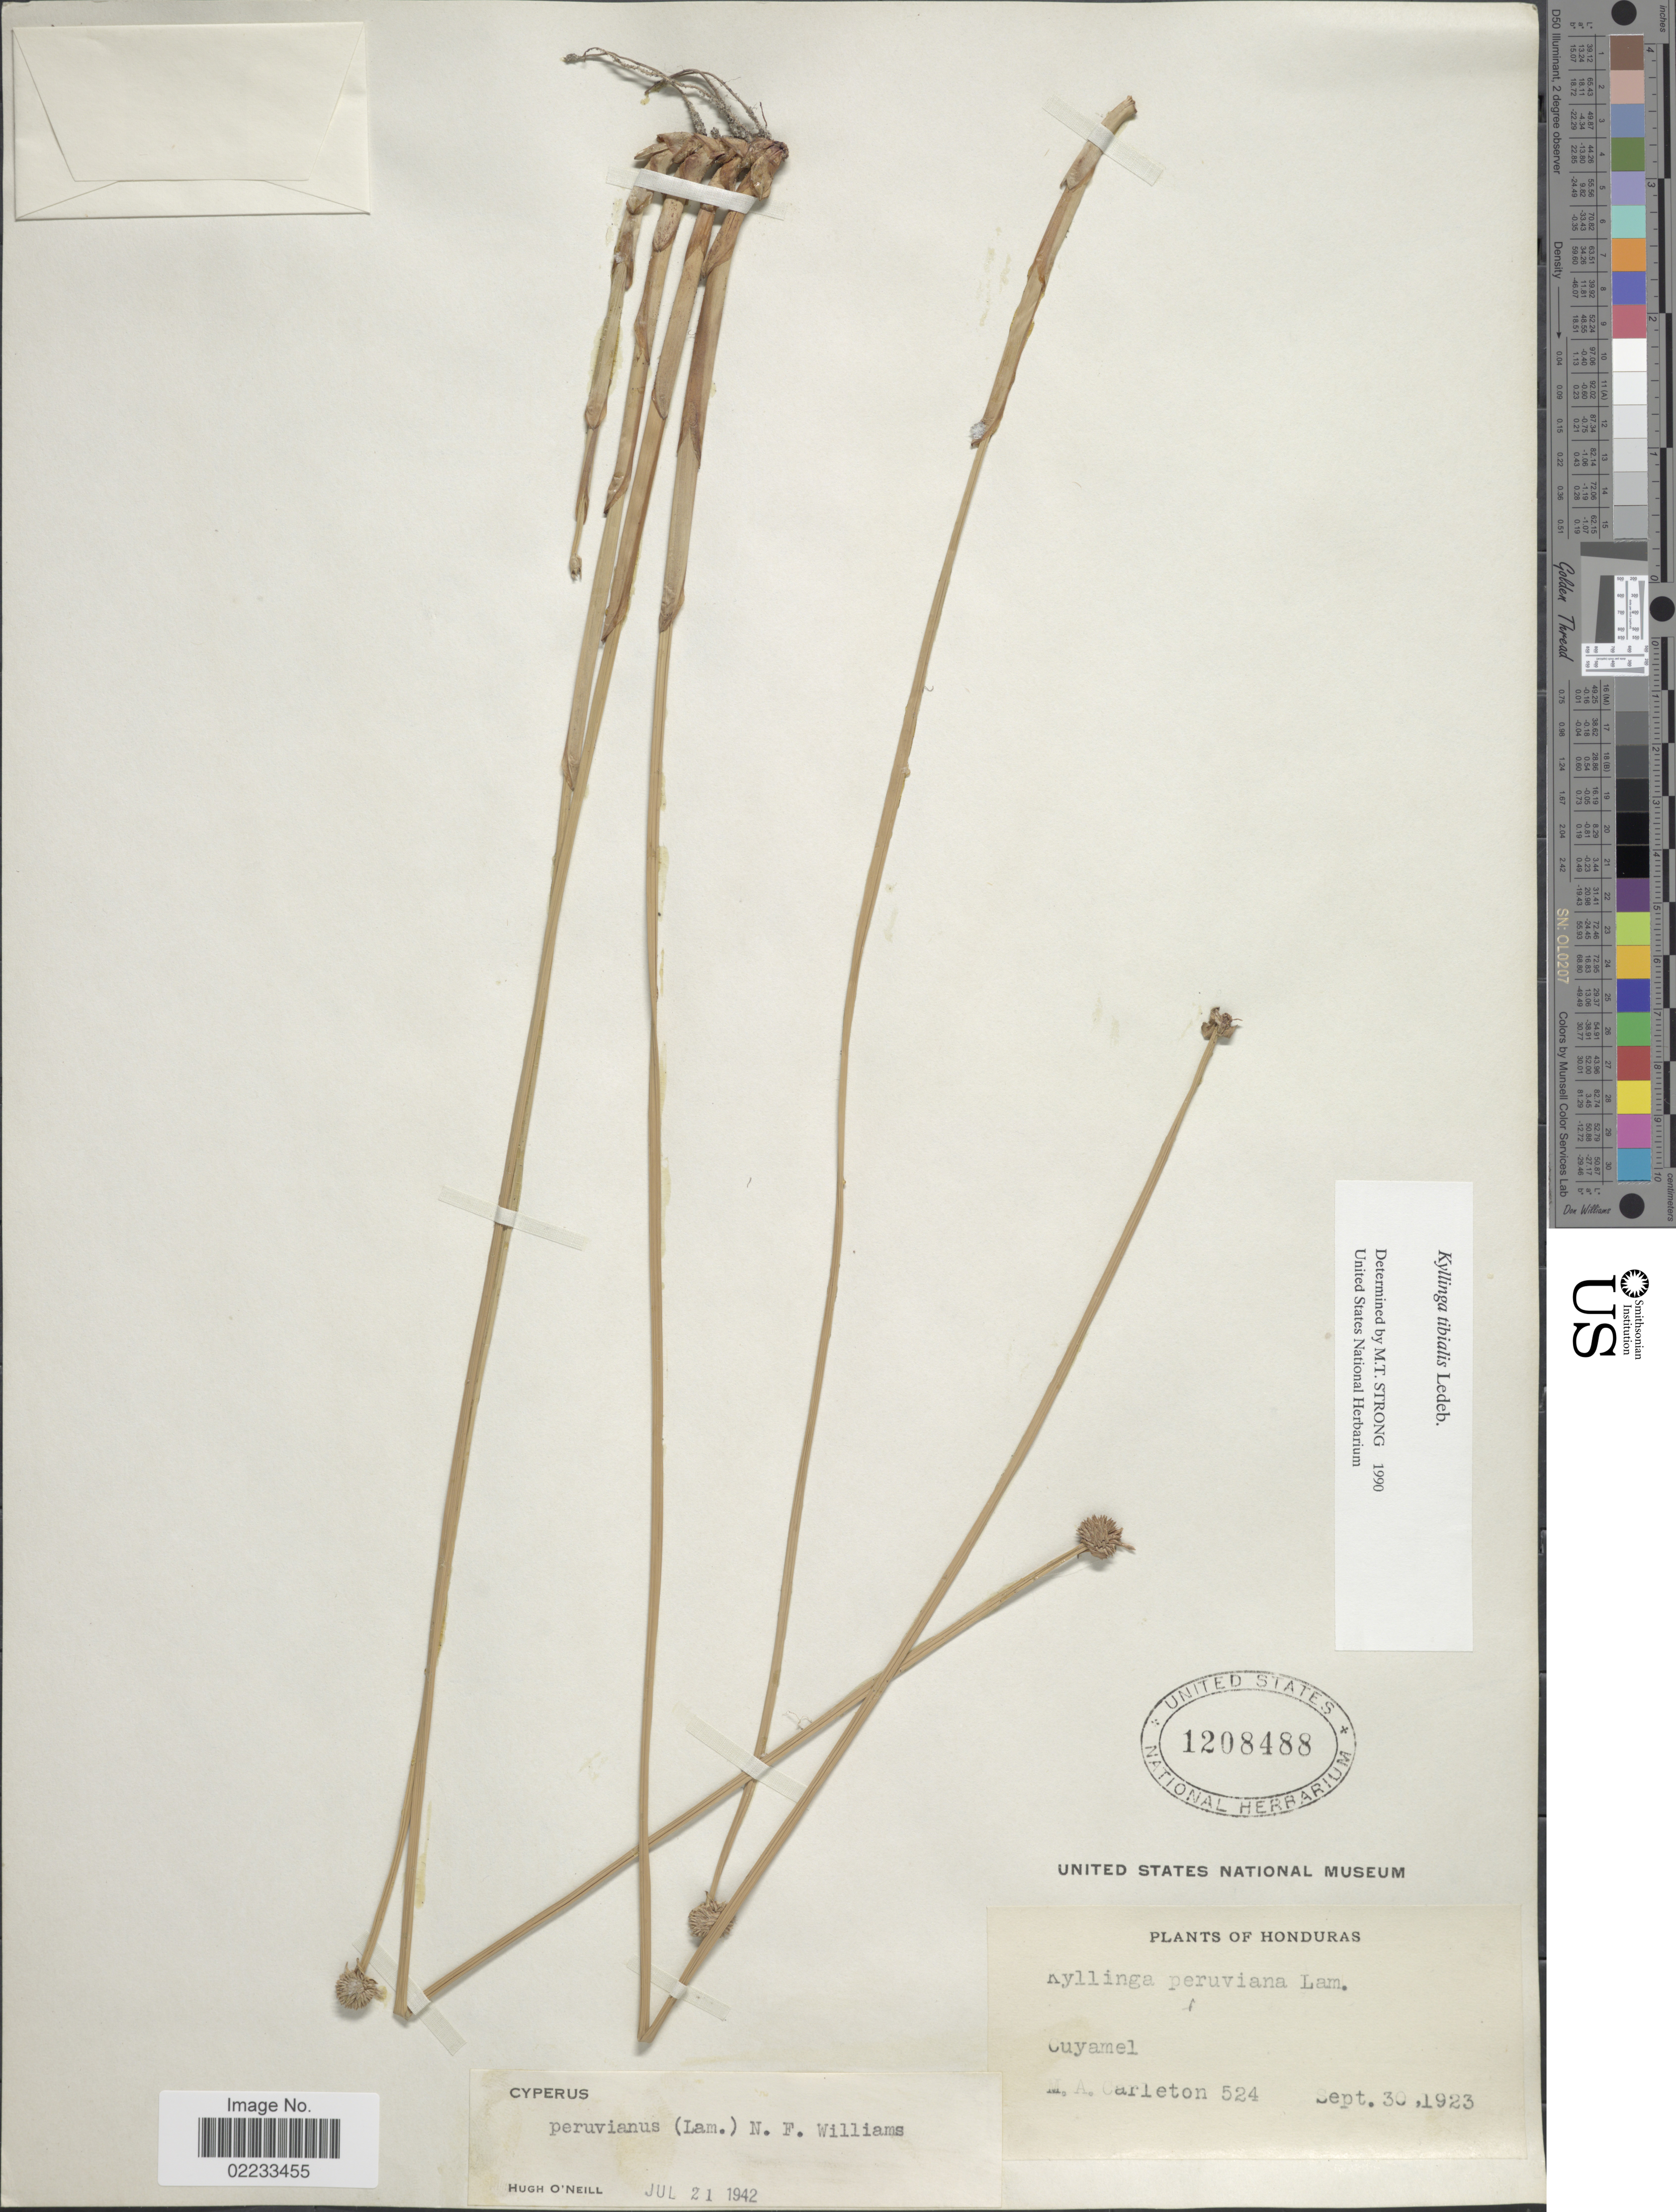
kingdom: Plantae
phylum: Tracheophyta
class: Liliopsida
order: Poales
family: Cyperaceae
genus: Cyperus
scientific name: Cyperus tibialis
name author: (Poit. ex Ledeb.) Govaerts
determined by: Strong, Mark T., (BOT), Smithsonian Institution - National Museum of Natural History (UNITED STATES)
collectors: M. A. Carleton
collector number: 524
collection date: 1923-09-30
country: Honduras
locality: Cuyamel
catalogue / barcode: US 1208488